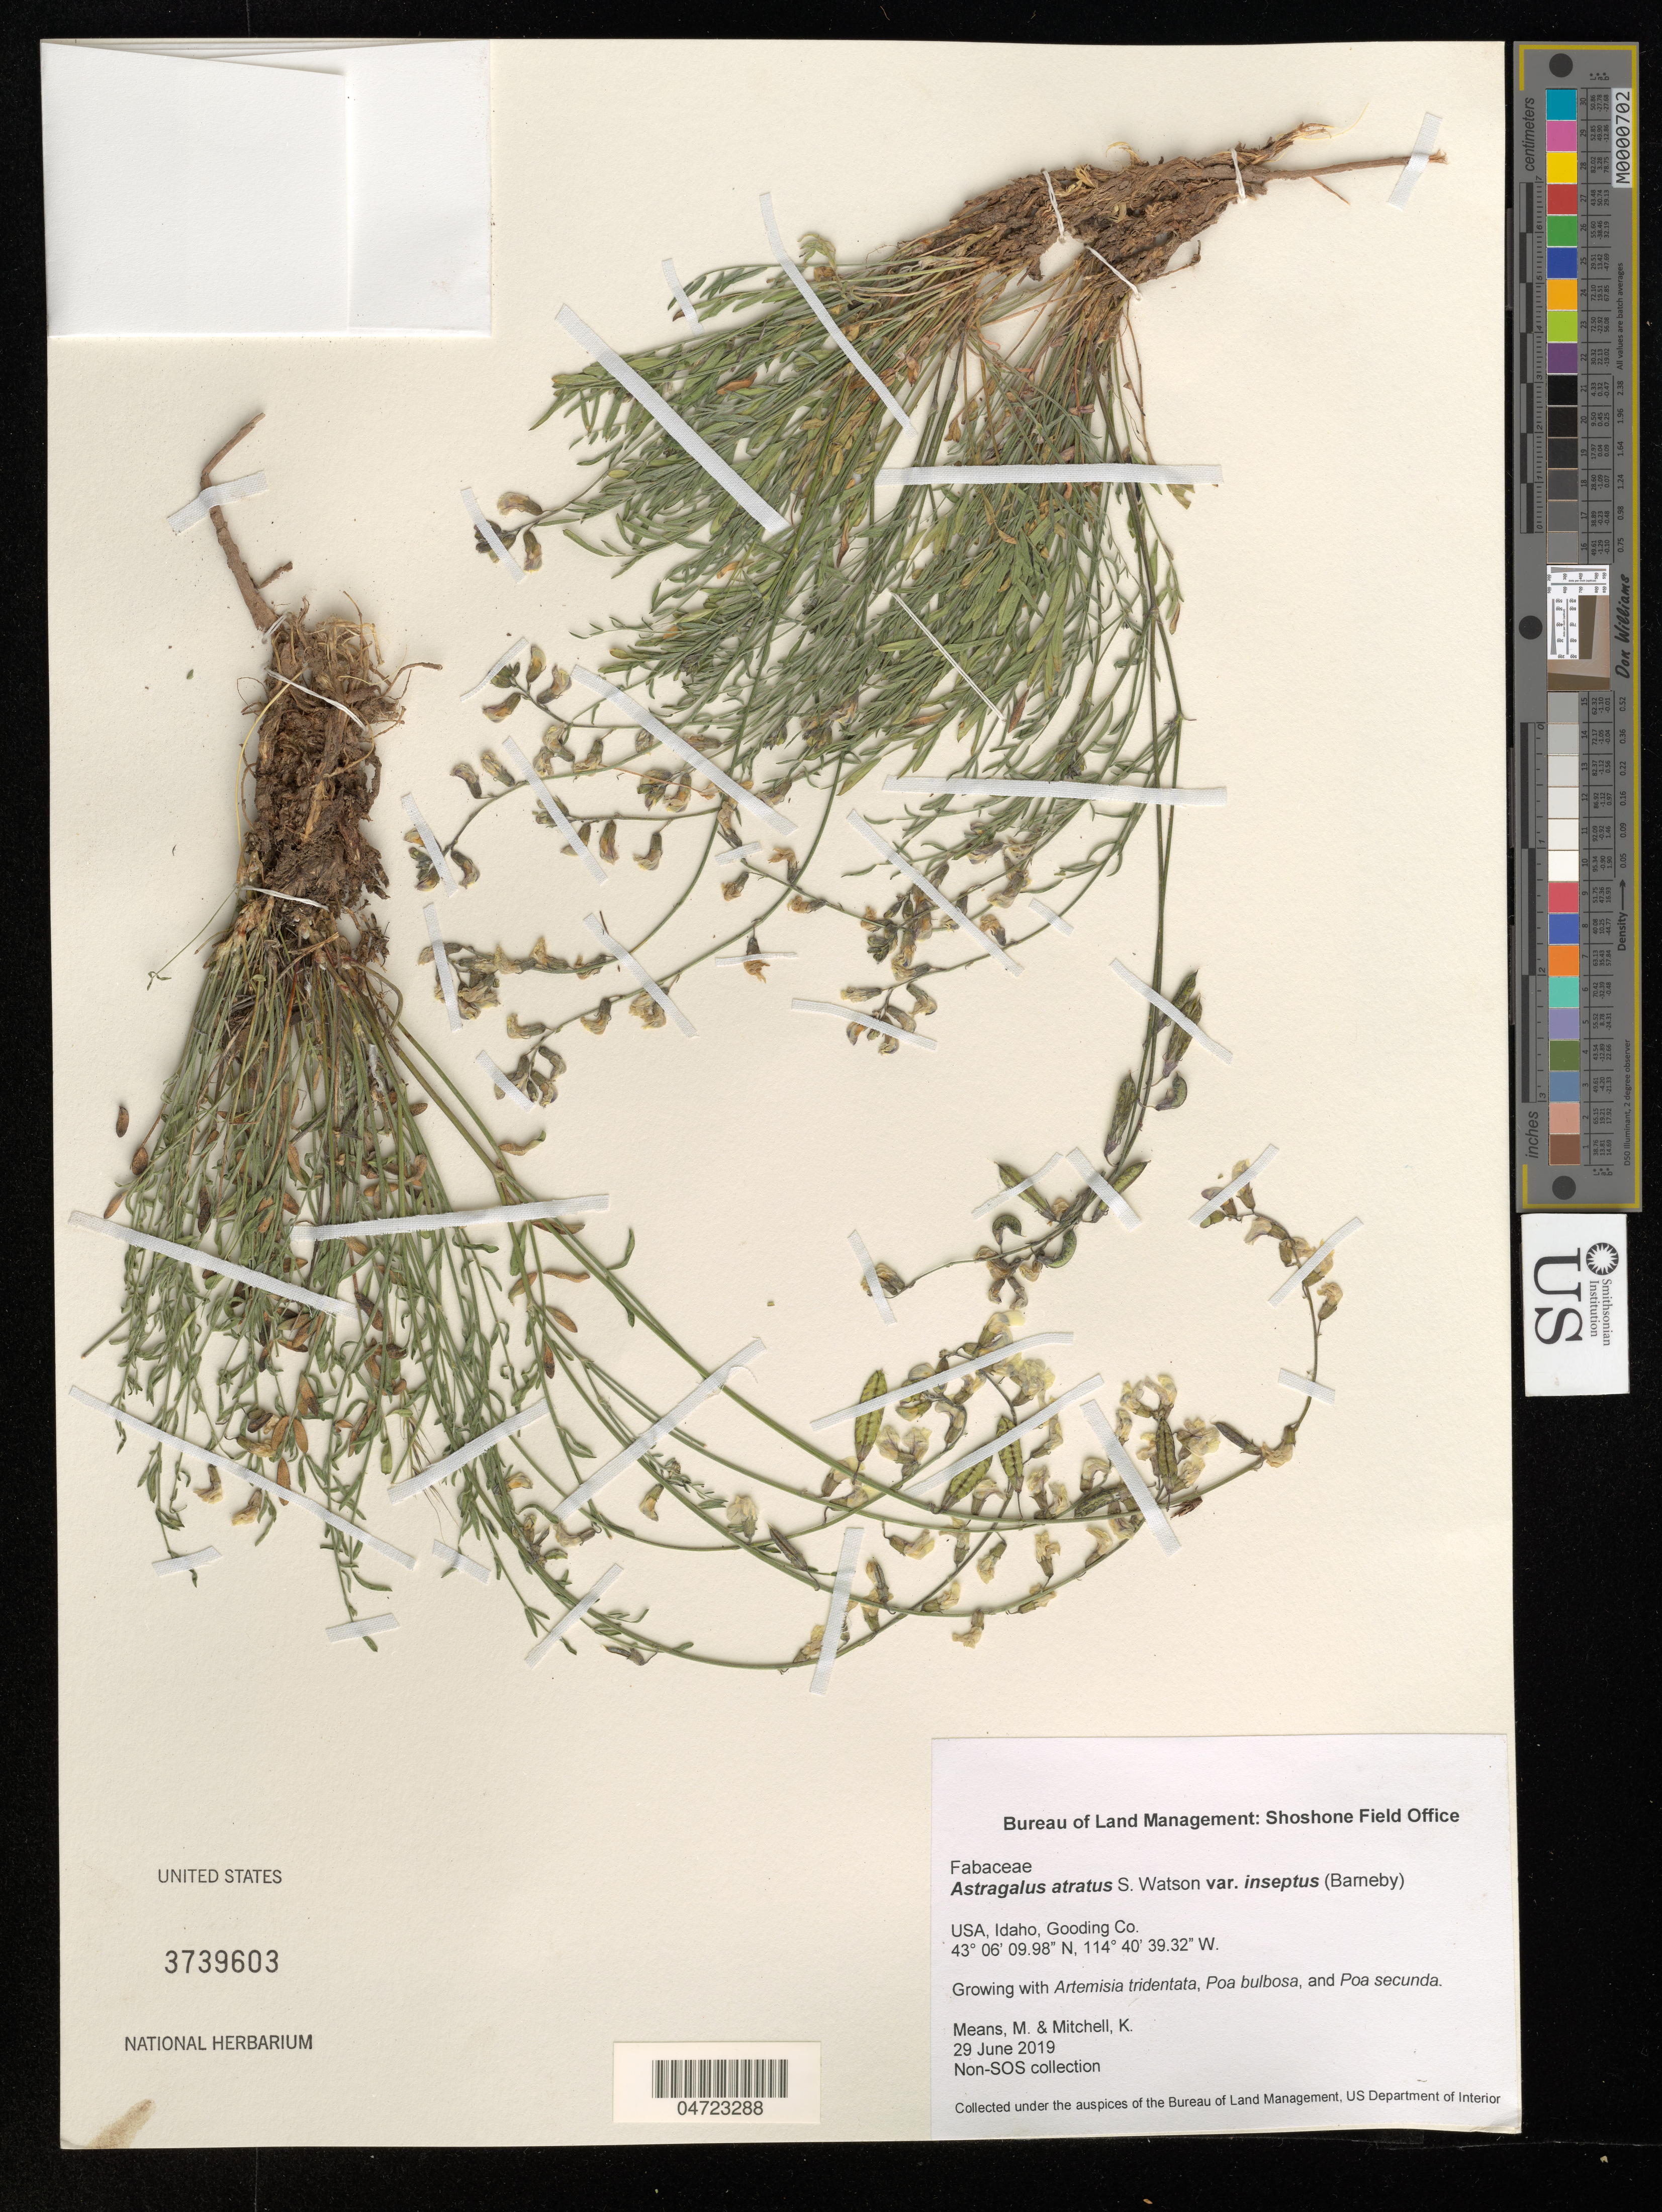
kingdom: Plantae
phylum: Tracheophyta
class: Magnoliopsida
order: Fabales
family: Fabaceae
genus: Astragalus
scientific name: Astragalus atratus var. inseptus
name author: Barneby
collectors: M. Means & K. Mitchell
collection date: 2019-06-29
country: United States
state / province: Idaho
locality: Gooding Co.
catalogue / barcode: US 3739603